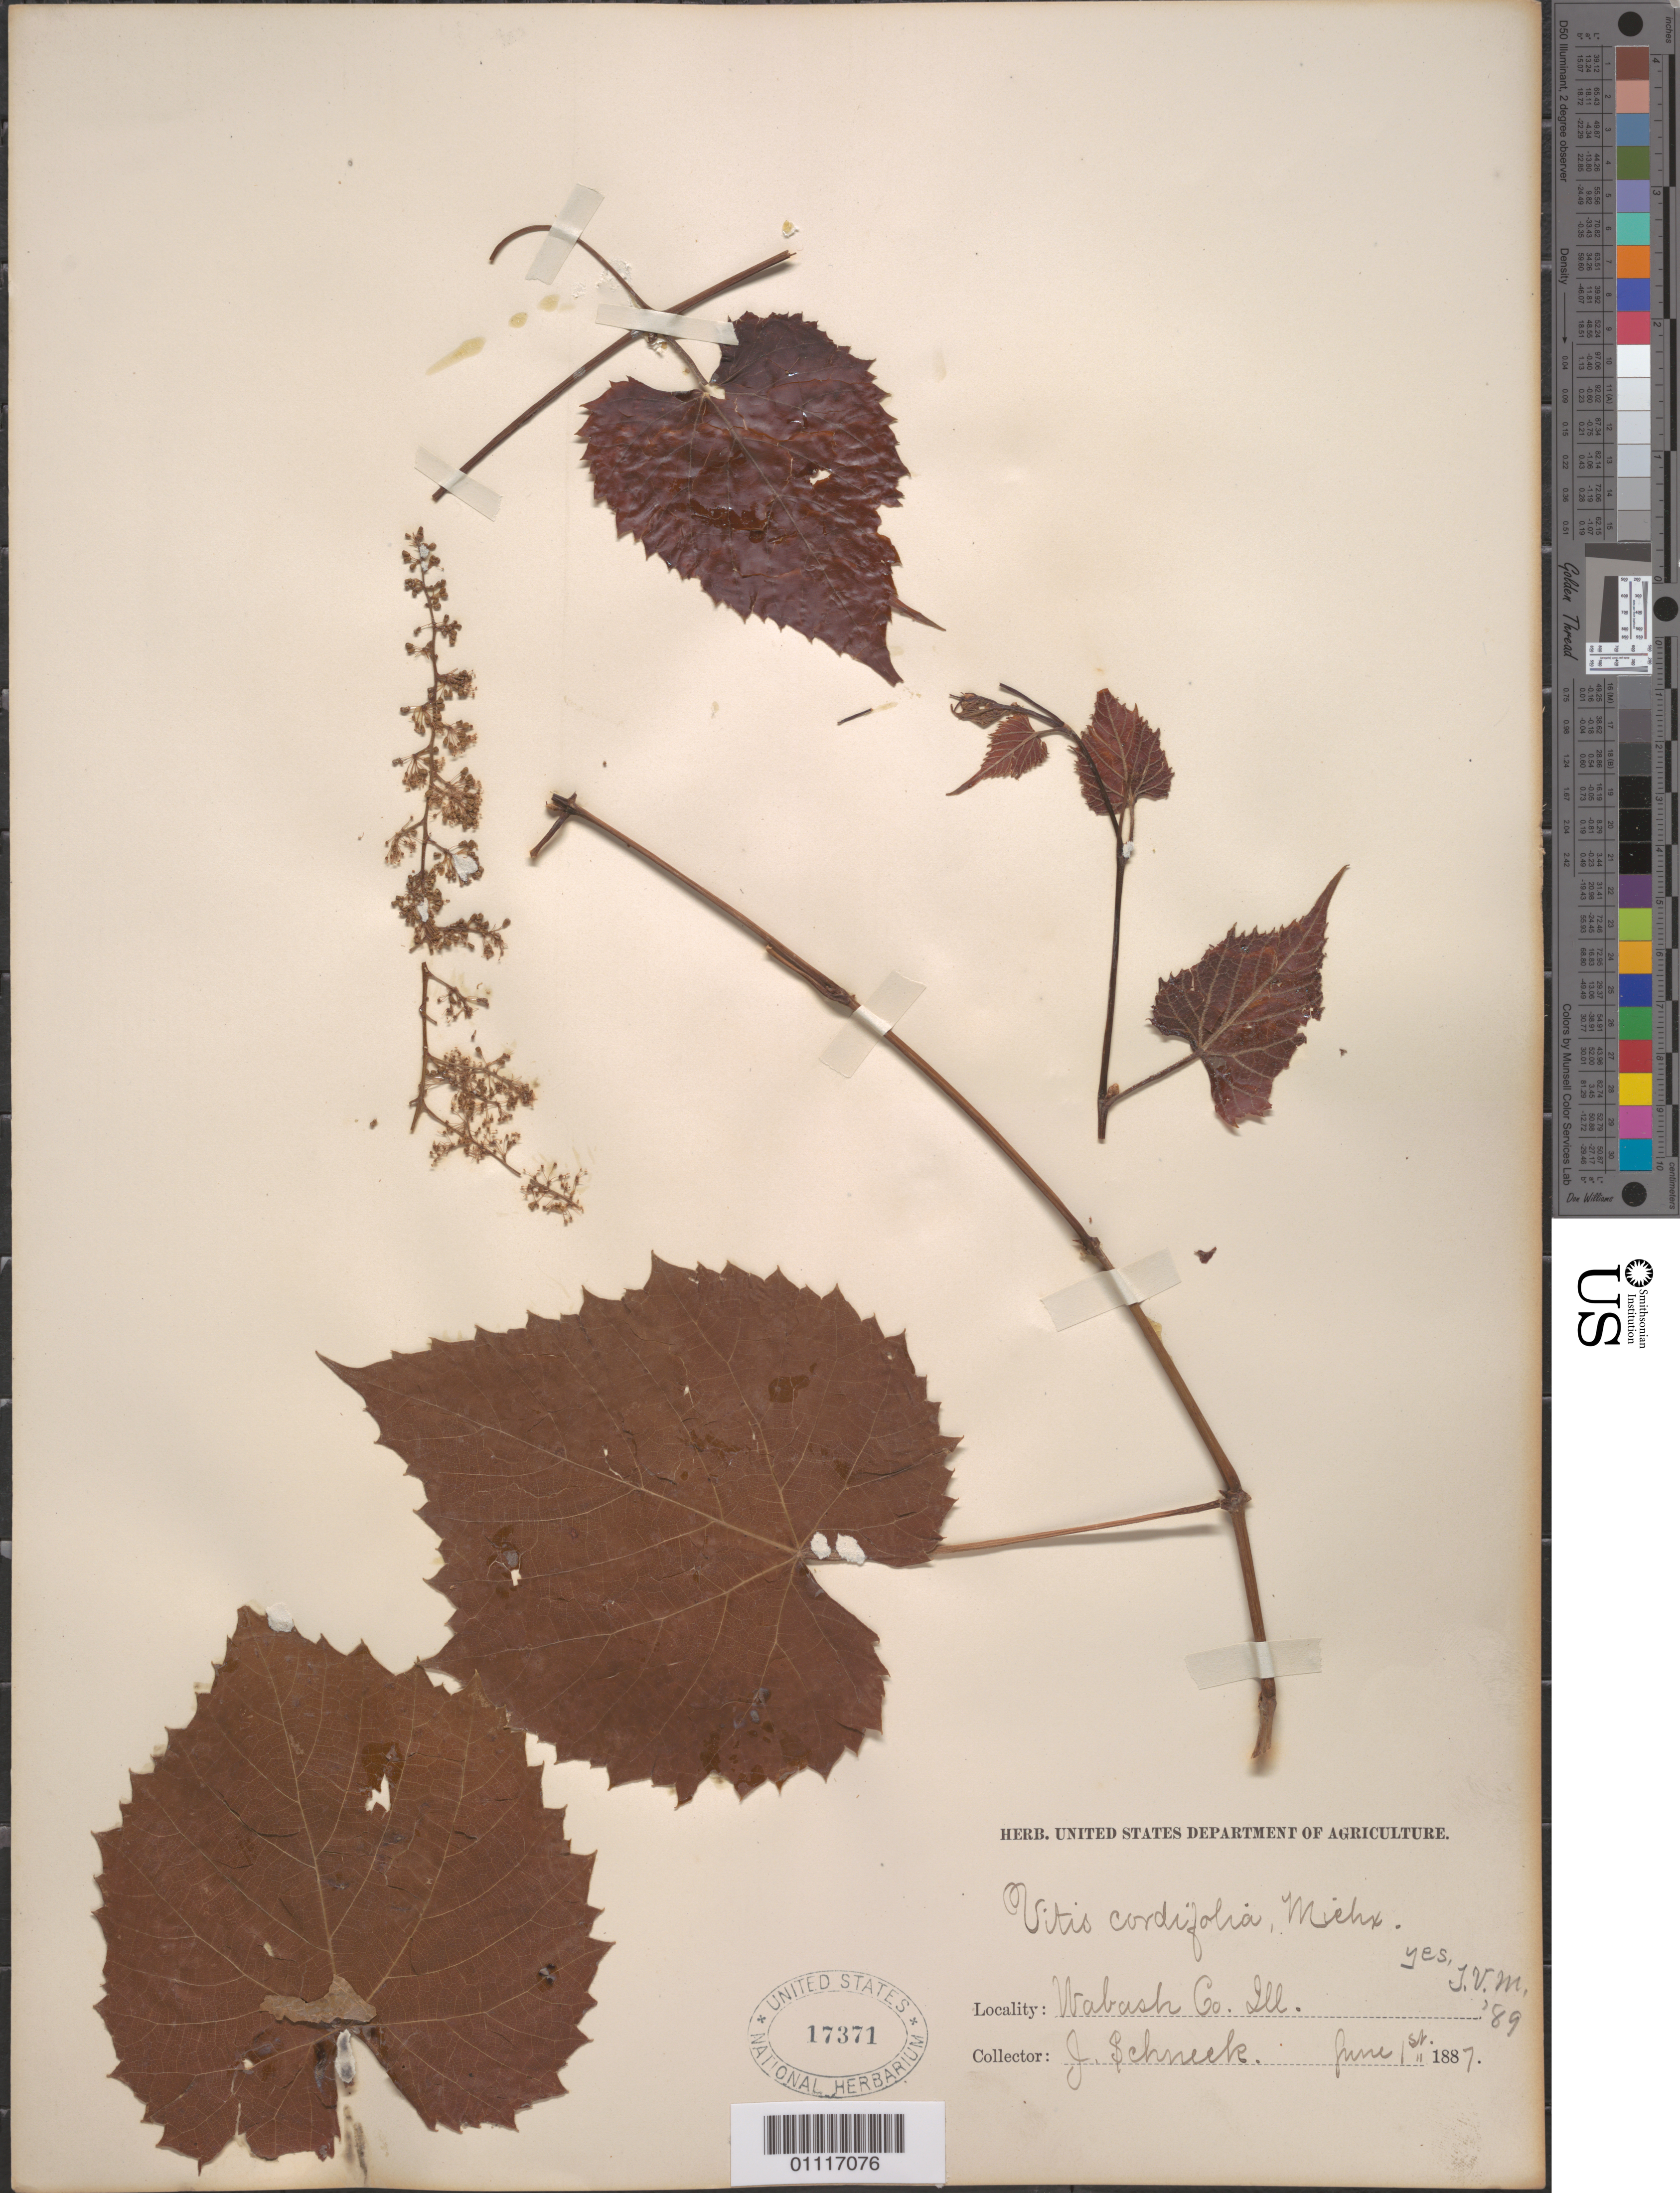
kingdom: Plantae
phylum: Tracheophyta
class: Magnoliopsida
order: Vitales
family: Vitaceae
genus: Vitis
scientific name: Vitis cordifolia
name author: Michx.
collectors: J. Schneck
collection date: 1887-06-01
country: United States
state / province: Illinois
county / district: Wabash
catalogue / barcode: US 17371